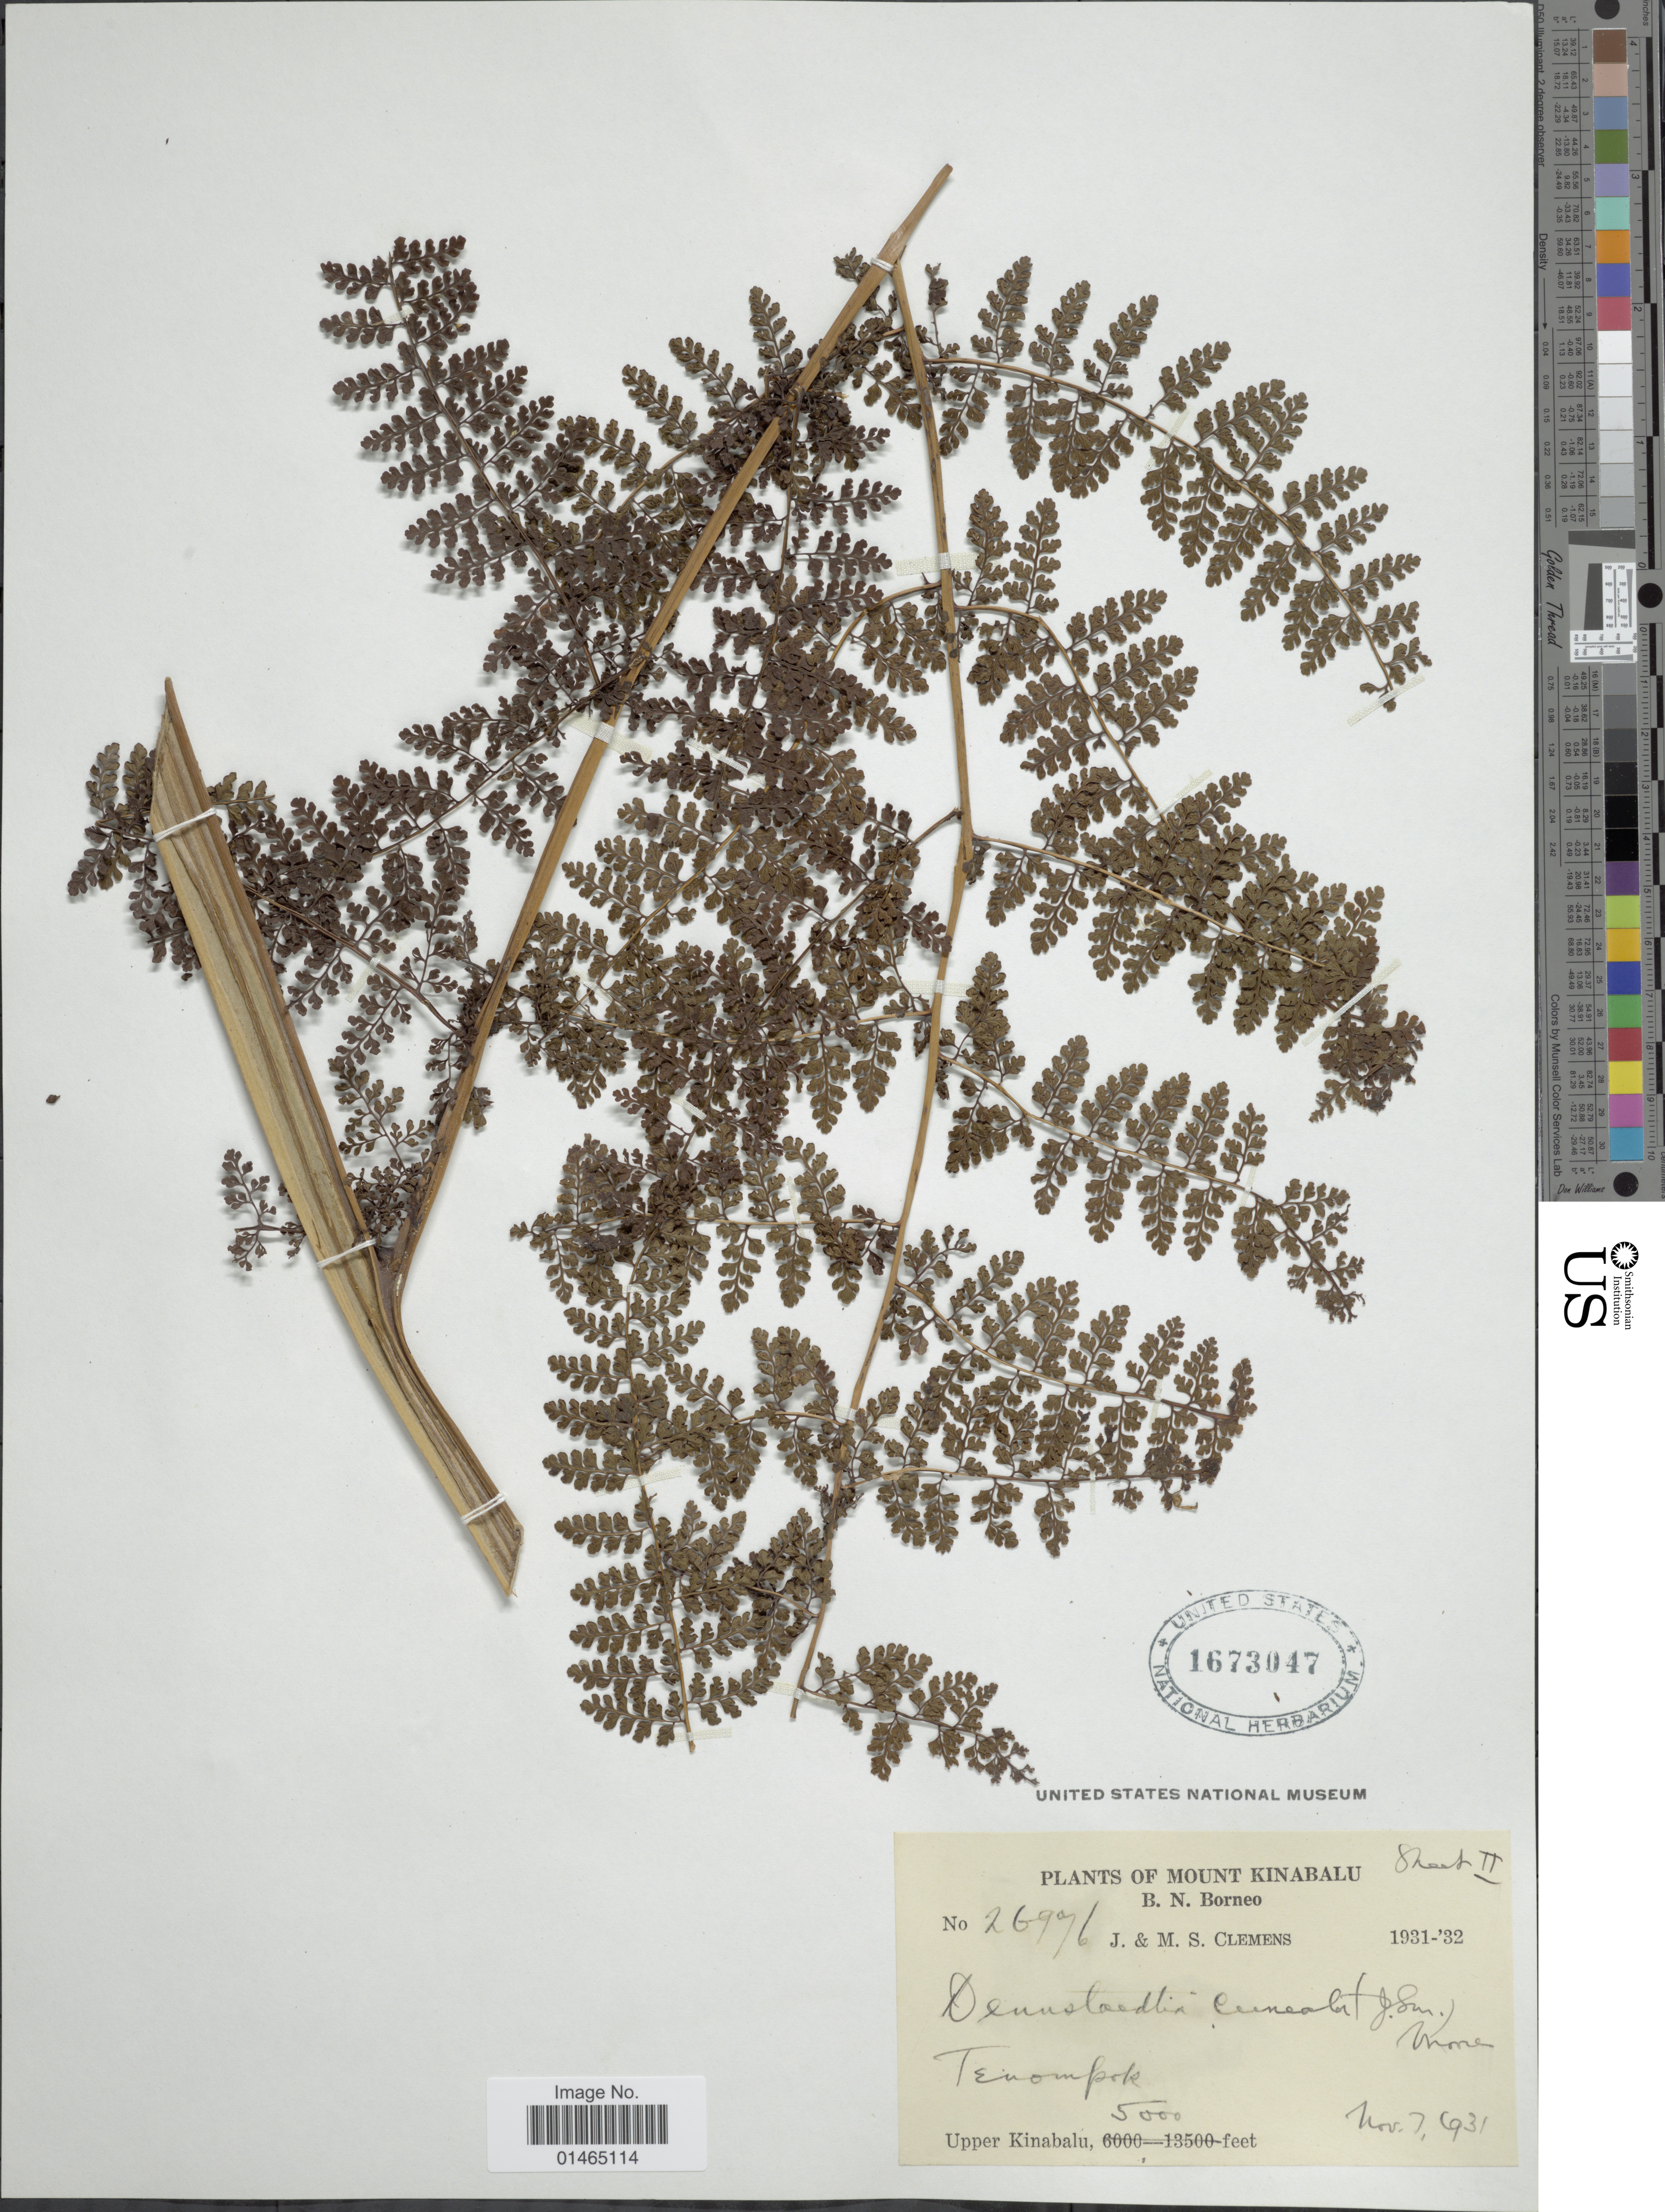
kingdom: Plantae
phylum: Tracheophyta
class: Polypodiopsida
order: Polypodiales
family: Dennstaedtiaceae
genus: Dennstaedtia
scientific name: Dennstaedtia cuneata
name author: (Hook.) T. Moore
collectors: J. Clemens & M. S. Clemens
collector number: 26976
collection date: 1931-11-07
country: Malaysia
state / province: Sabah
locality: Mount Kinabalu. B.N. Borneo. Tenompok. Upper Kinabalu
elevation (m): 1524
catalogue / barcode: US 1673047